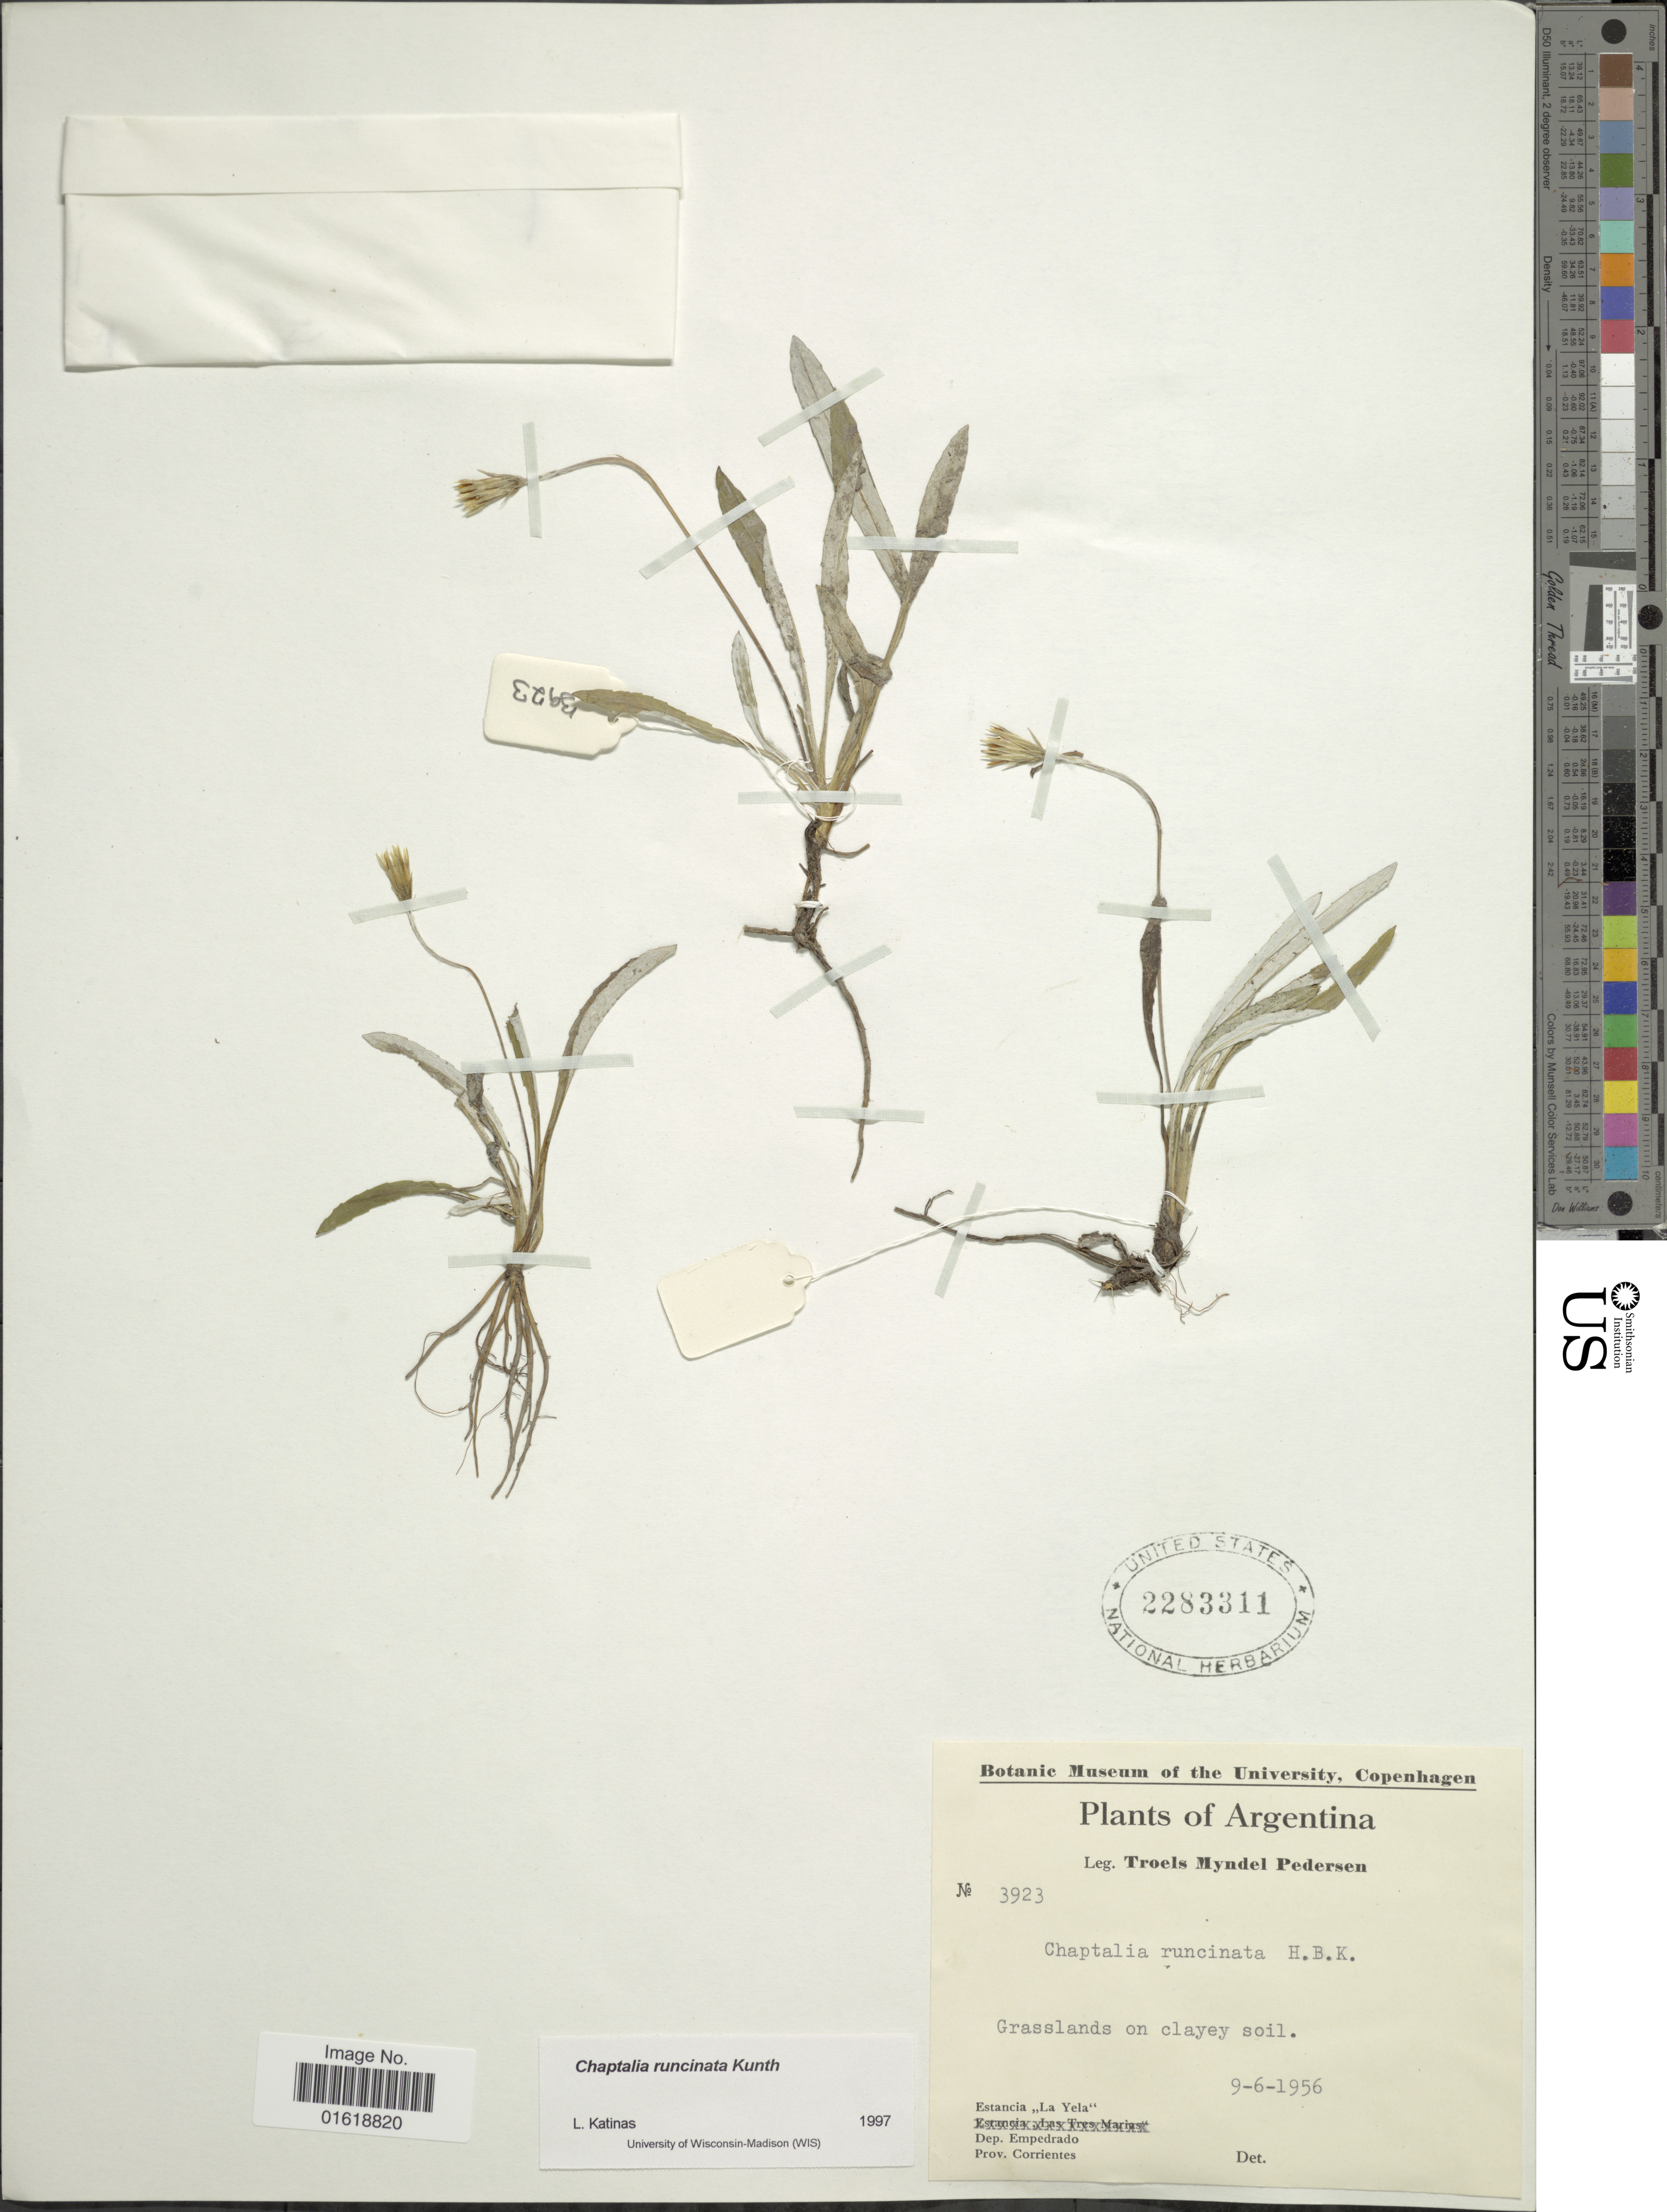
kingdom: Plantae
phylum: Tracheophyta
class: Magnoliopsida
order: Asterales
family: Asteraceae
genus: Chaptalia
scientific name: Chaptalia runcinata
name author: Kunth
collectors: T. Pederson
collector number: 3923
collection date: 1956-06-09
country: Argentina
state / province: Corrientes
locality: Estancia "La Yela". Dep. Empedrado.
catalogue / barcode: US 2283311